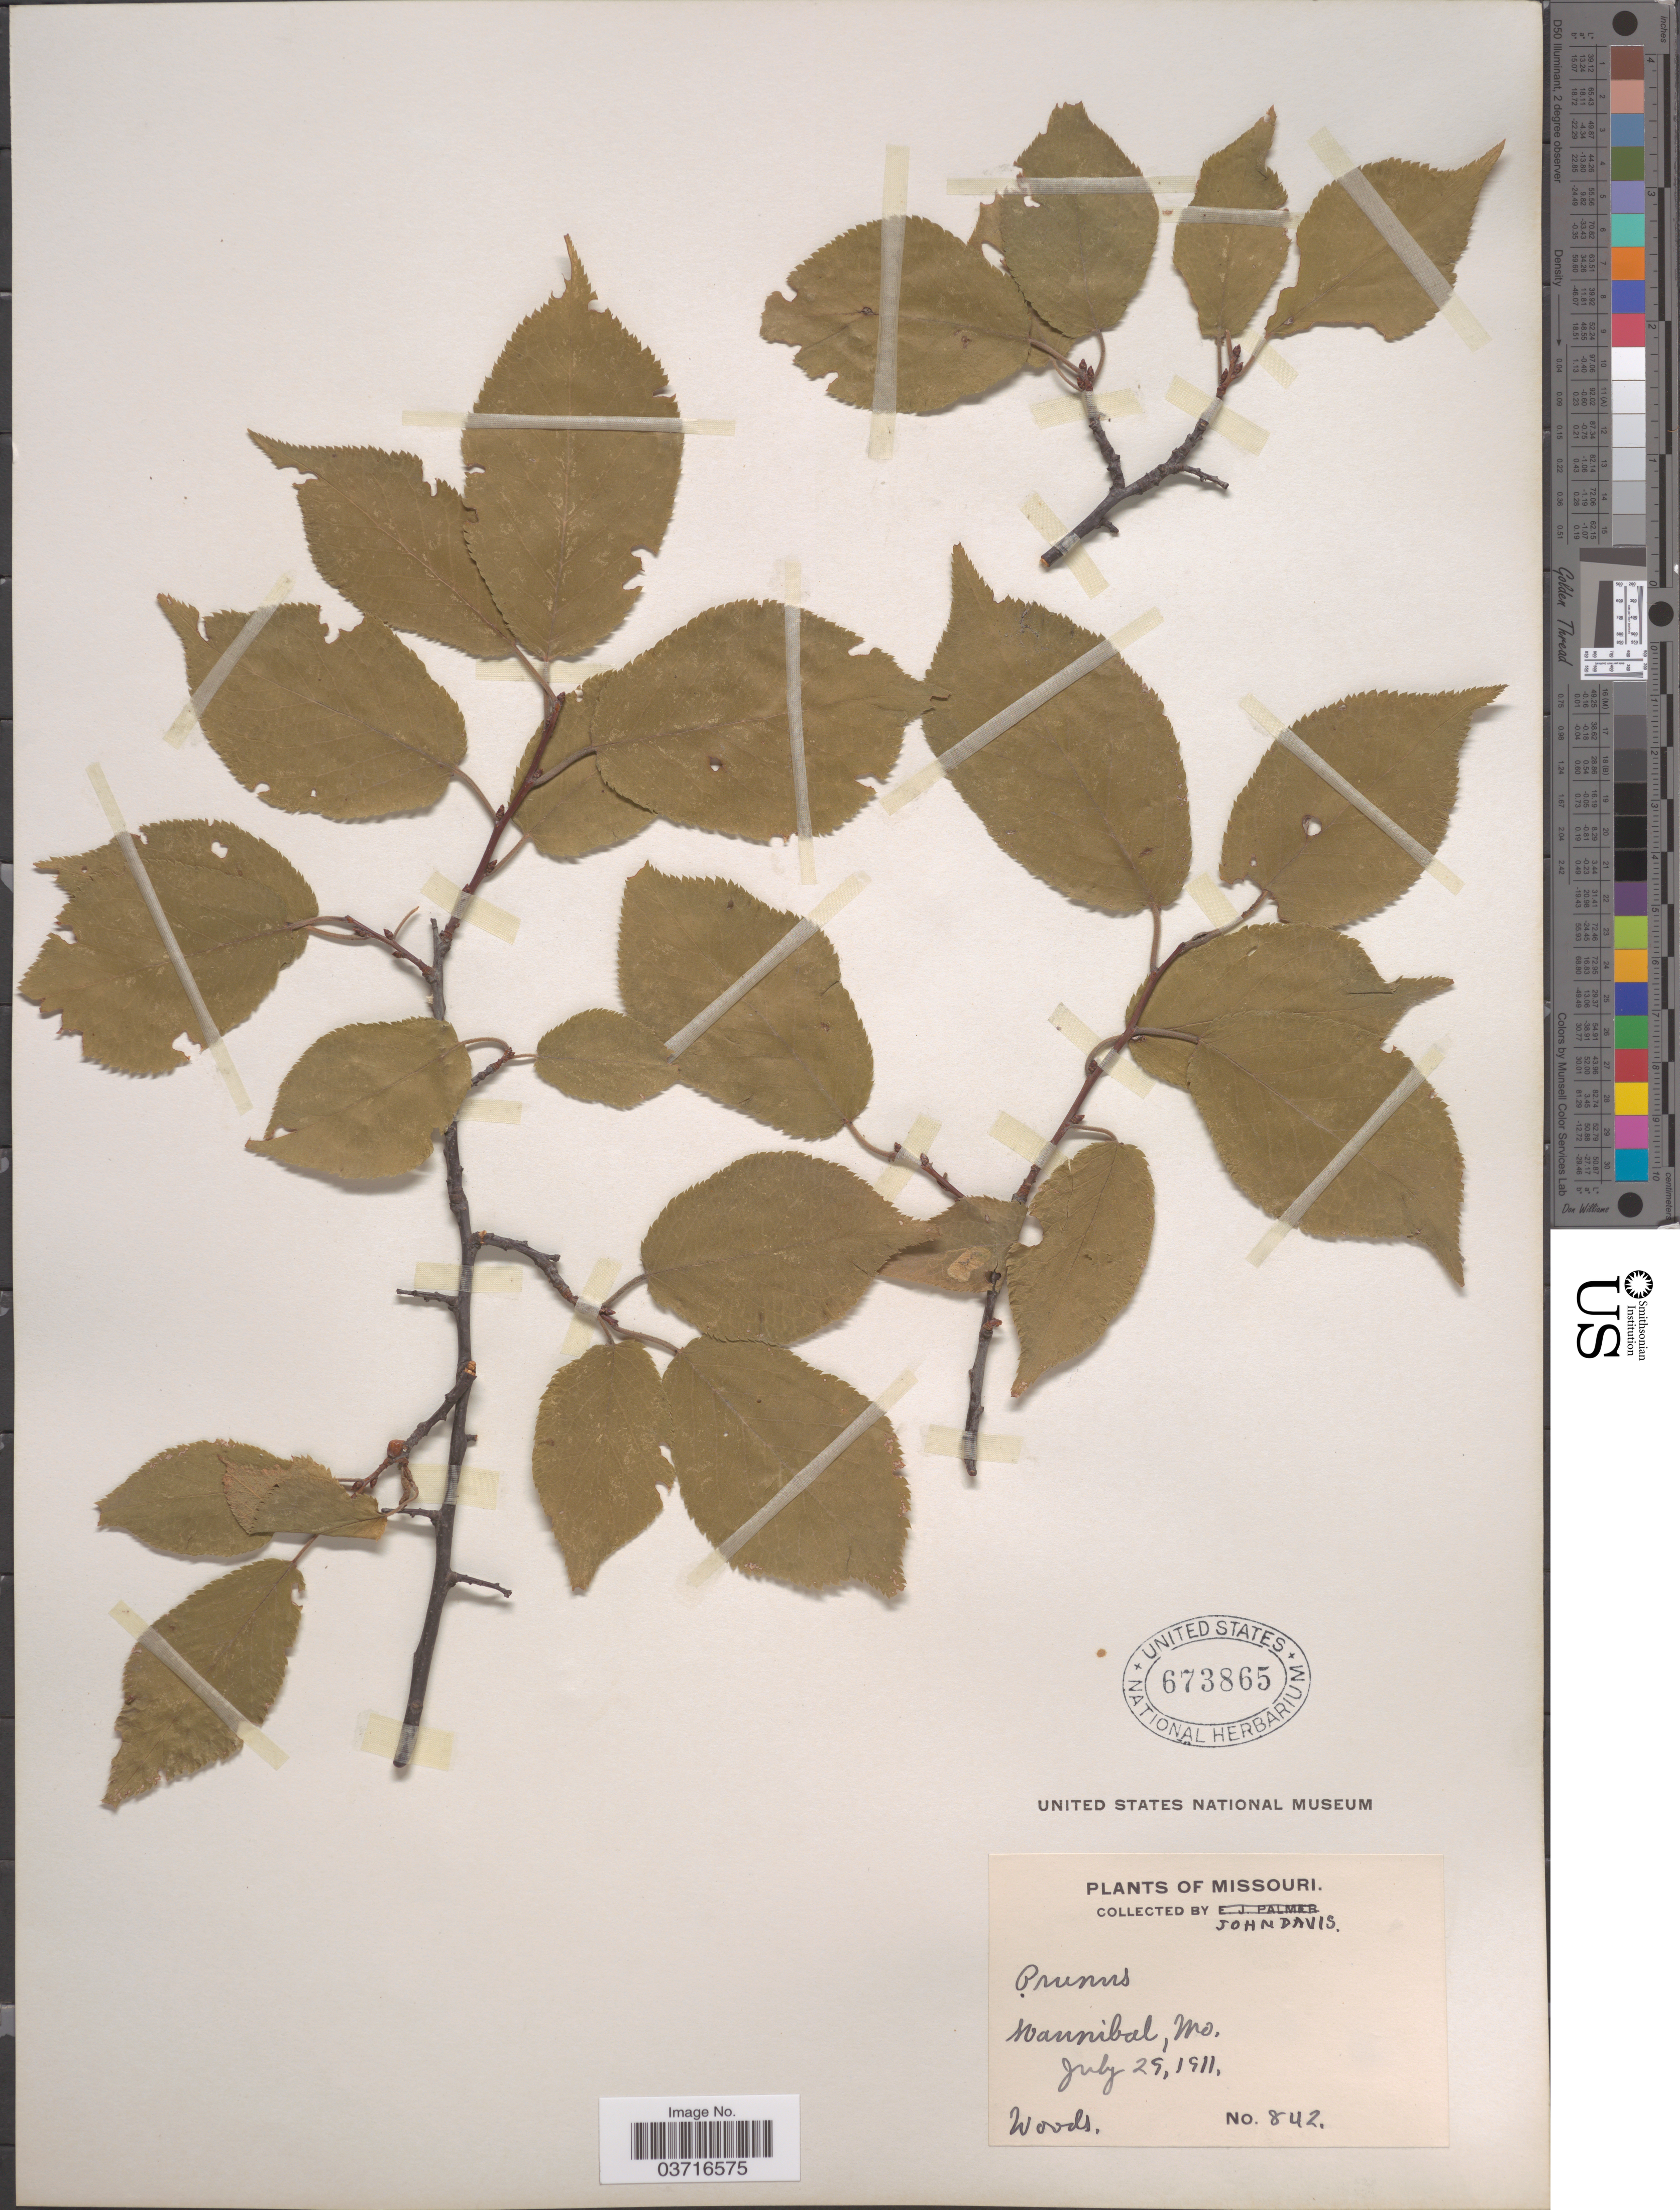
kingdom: Plantae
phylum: Tracheophyta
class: Magnoliopsida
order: Rosales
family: Rosaceae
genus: Prunus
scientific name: Prunus sp.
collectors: J. Davis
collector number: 842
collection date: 1911-07-29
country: United States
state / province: Missouri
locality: Hannibal.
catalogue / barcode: US 673865